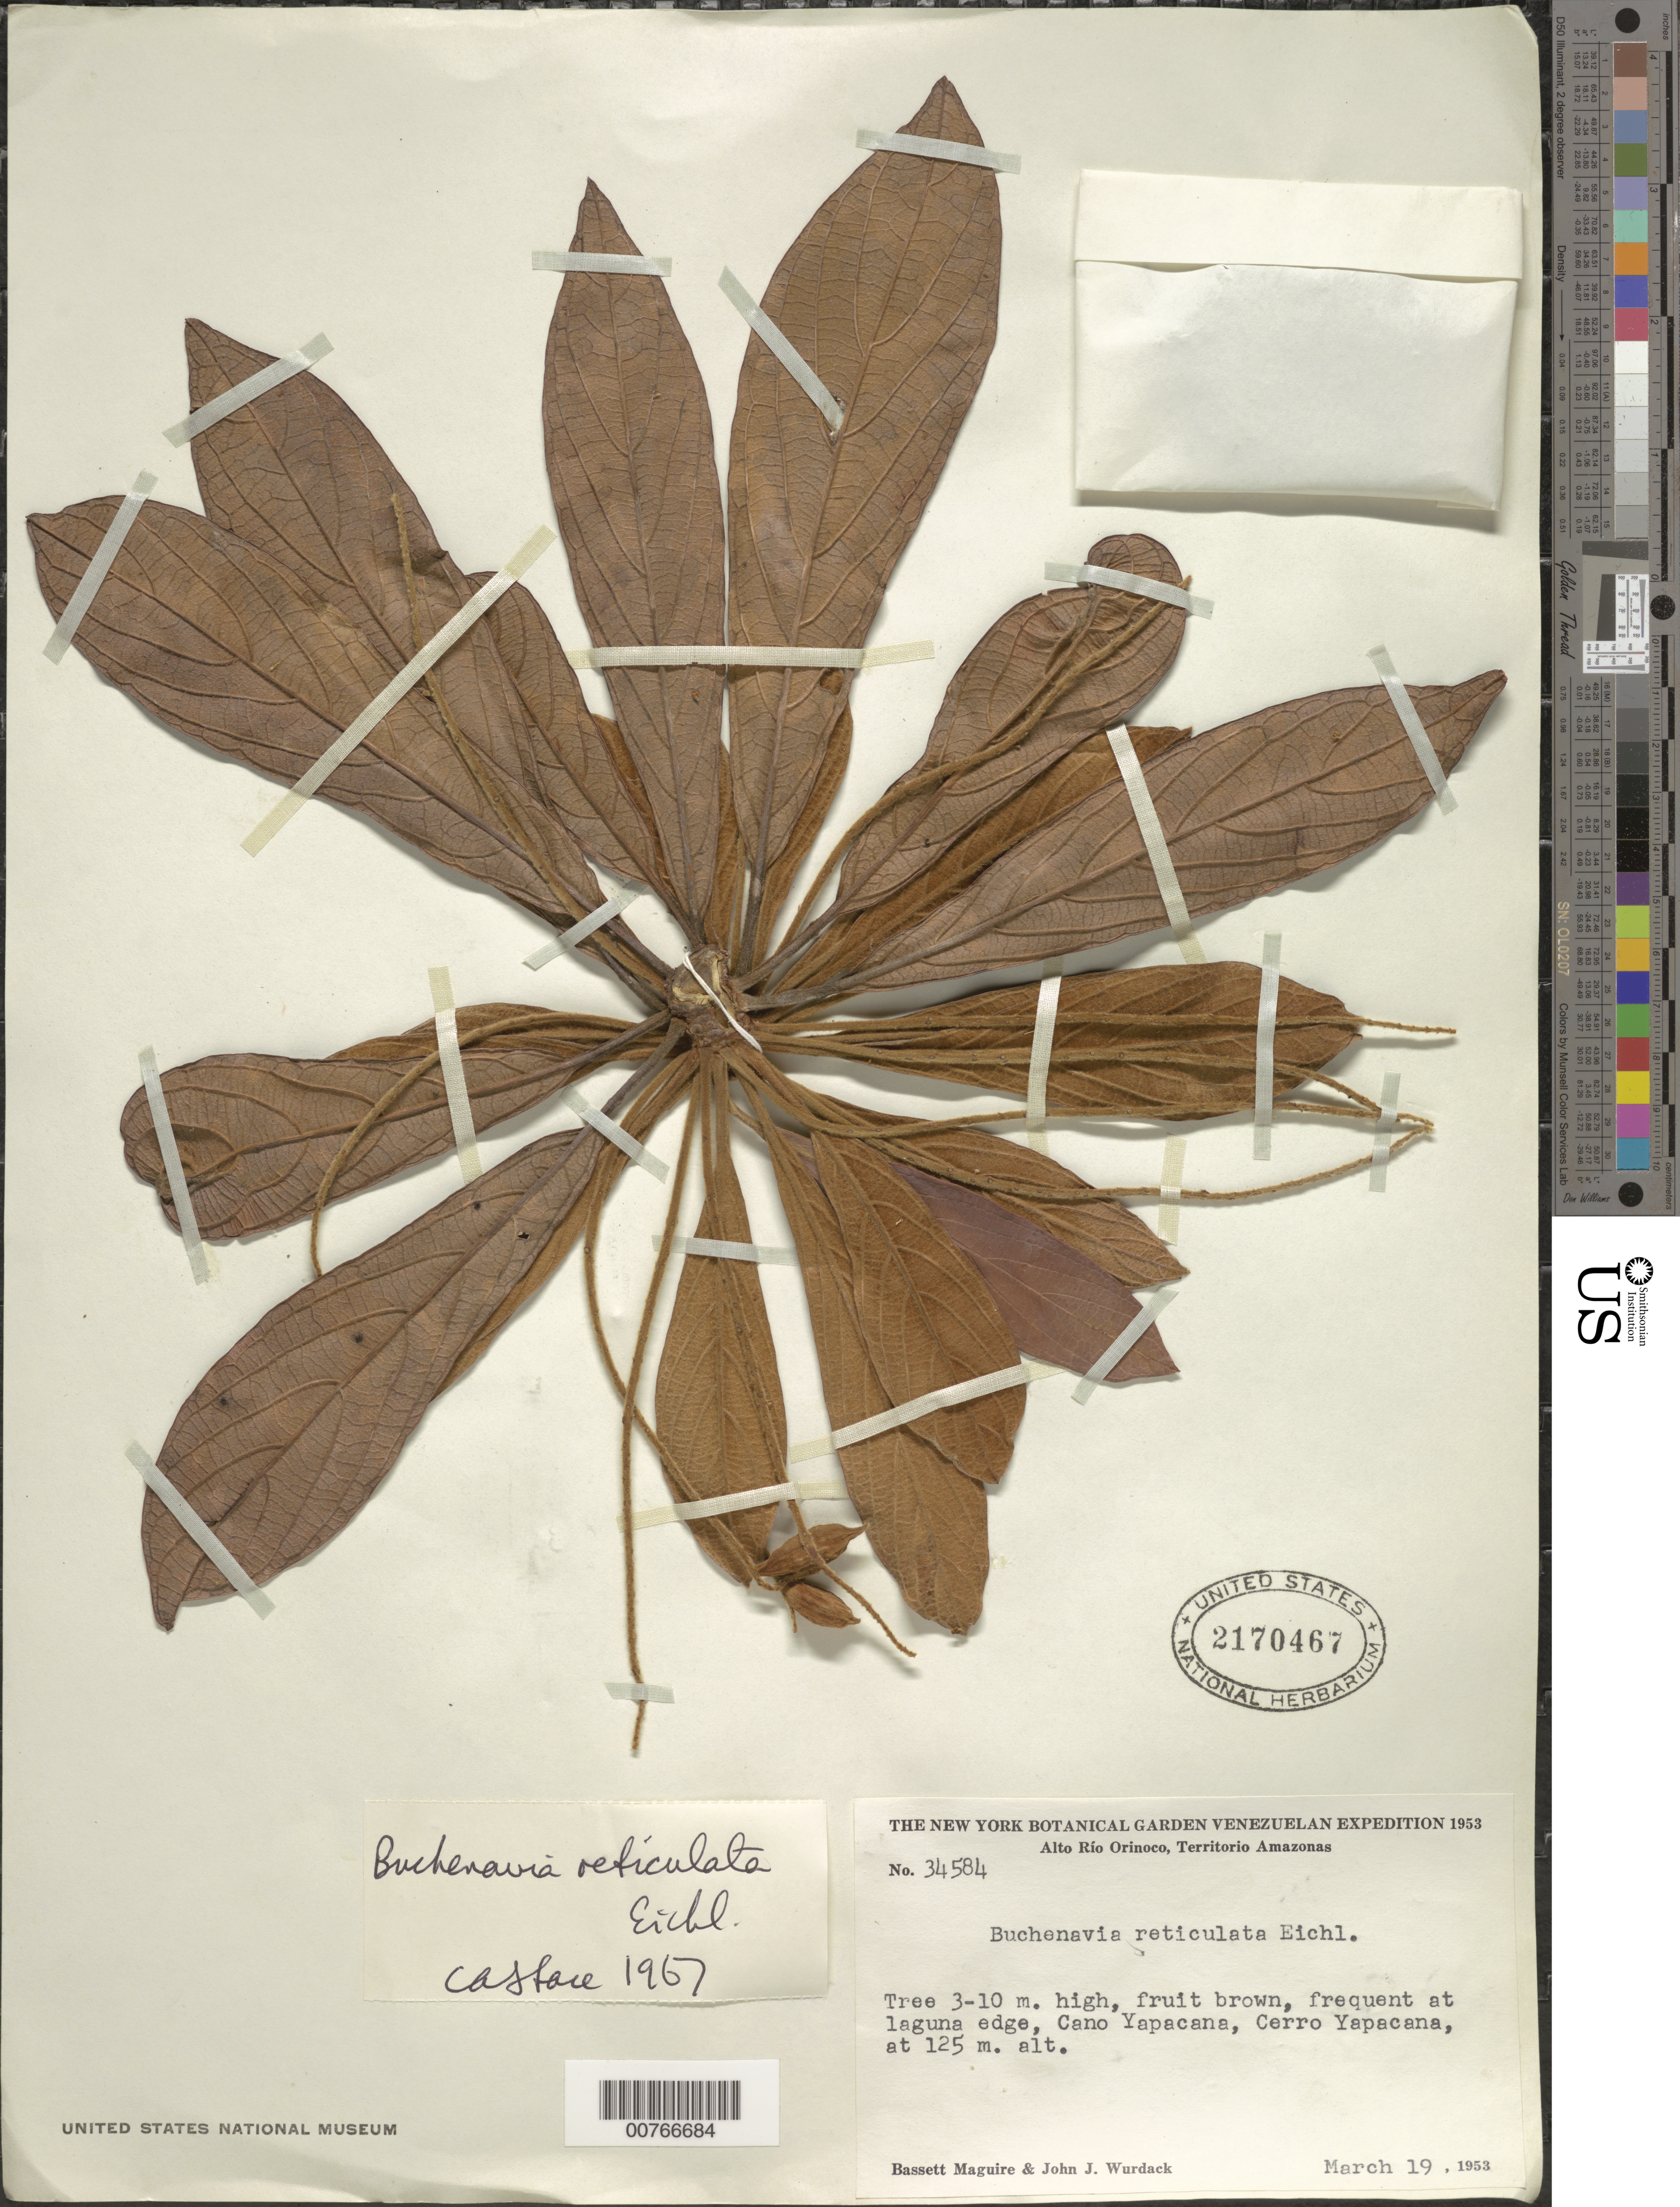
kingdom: Plantae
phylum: Tracheophyta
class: Magnoliopsida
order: Myrtales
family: Combretaceae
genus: Terminalia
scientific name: Terminalia pulcherrima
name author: (Exell & Stace) Gere & Boatwr.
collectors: B. Maguire & J. J. Wurdack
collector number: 34584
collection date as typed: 19-Mar-53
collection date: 1953-03-19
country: Venezuela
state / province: Amazonas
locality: Alto Río Orinoco, Cerro Yapacána, Caño Yapacána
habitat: Lake edge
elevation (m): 125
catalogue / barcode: US 2170467